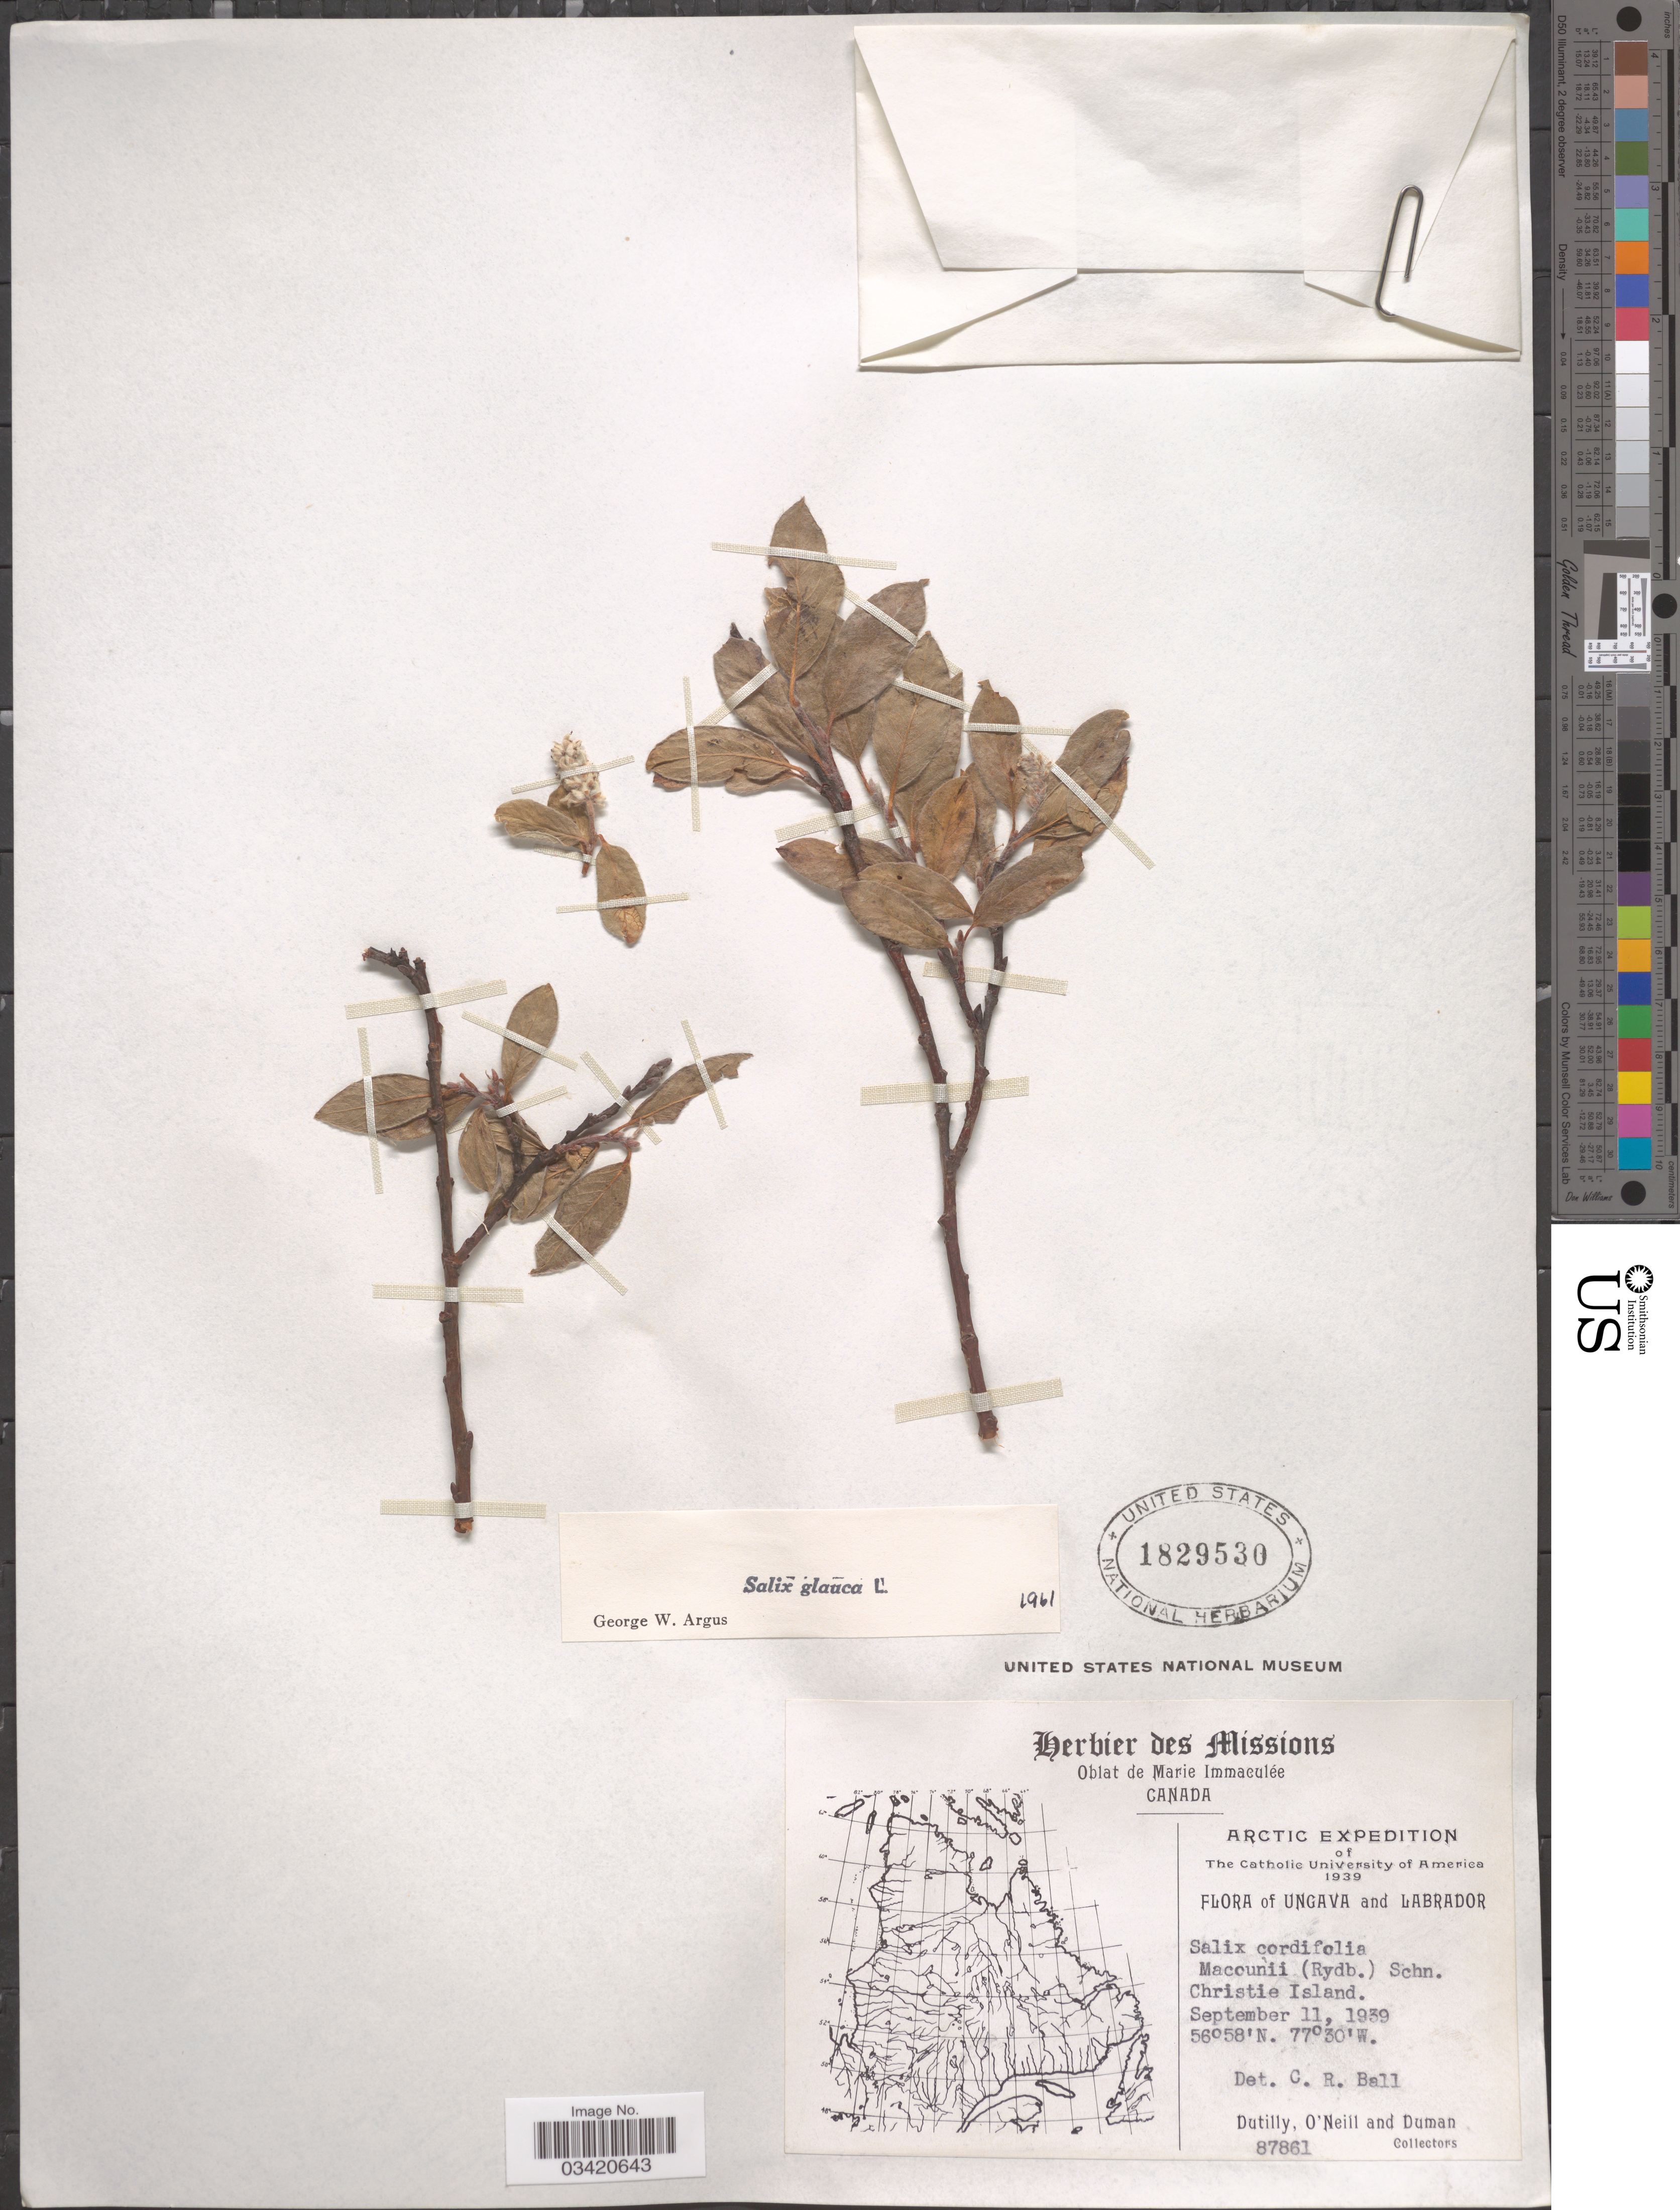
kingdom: Plantae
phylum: Tracheophyta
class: Magnoliopsida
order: Malpighiales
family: Salicaceae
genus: Salix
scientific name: Salix glauca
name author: L.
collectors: -. Dutilly, O' Neill & -. Duman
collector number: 87861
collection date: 1939-09-11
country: Canada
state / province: Newfoundland and Labrador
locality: Ungava and Labrador. Christie Island.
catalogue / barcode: US 1829530